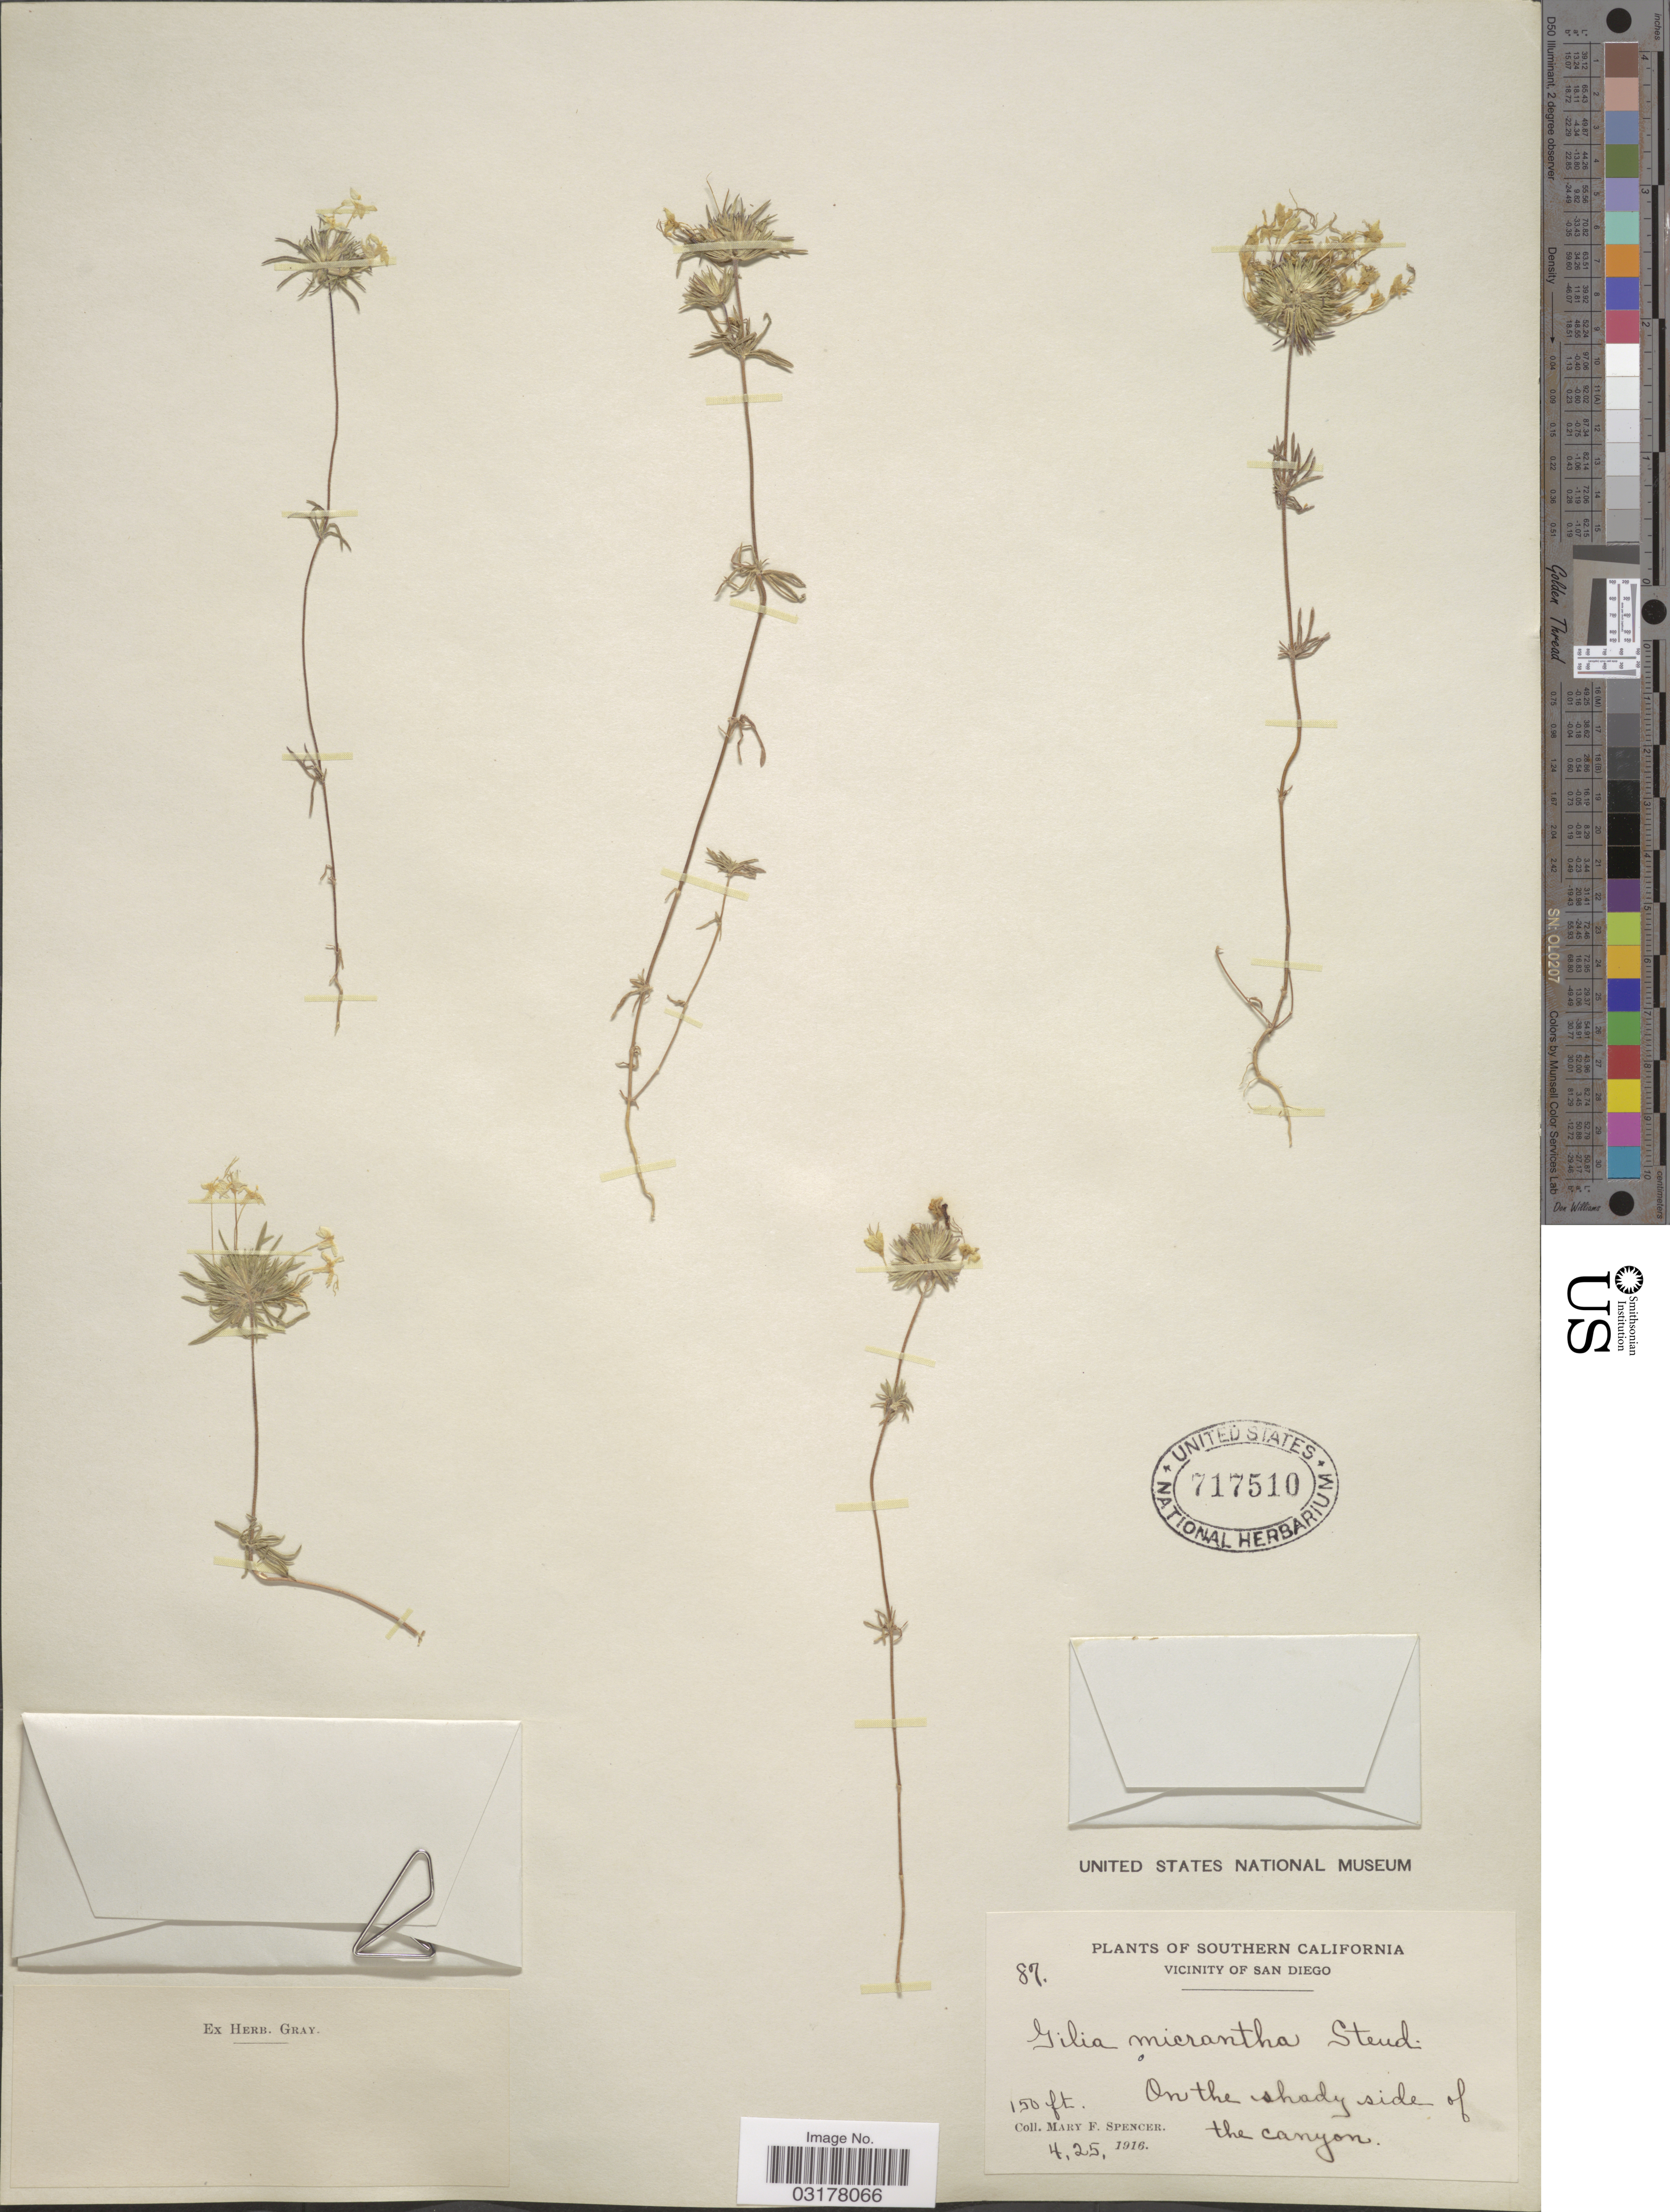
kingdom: Plantae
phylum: Tracheophyta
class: Magnoliopsida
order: Ericales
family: Polemoniaceae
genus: Leptosiphon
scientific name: Leptosiphon parviflorus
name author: Benth.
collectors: M. Spencer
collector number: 87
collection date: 1916-04-25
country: United States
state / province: California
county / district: San Diego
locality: Southern California, Vicinity of San Diego, On the shady side of the canyon.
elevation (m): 46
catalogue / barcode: US 717510